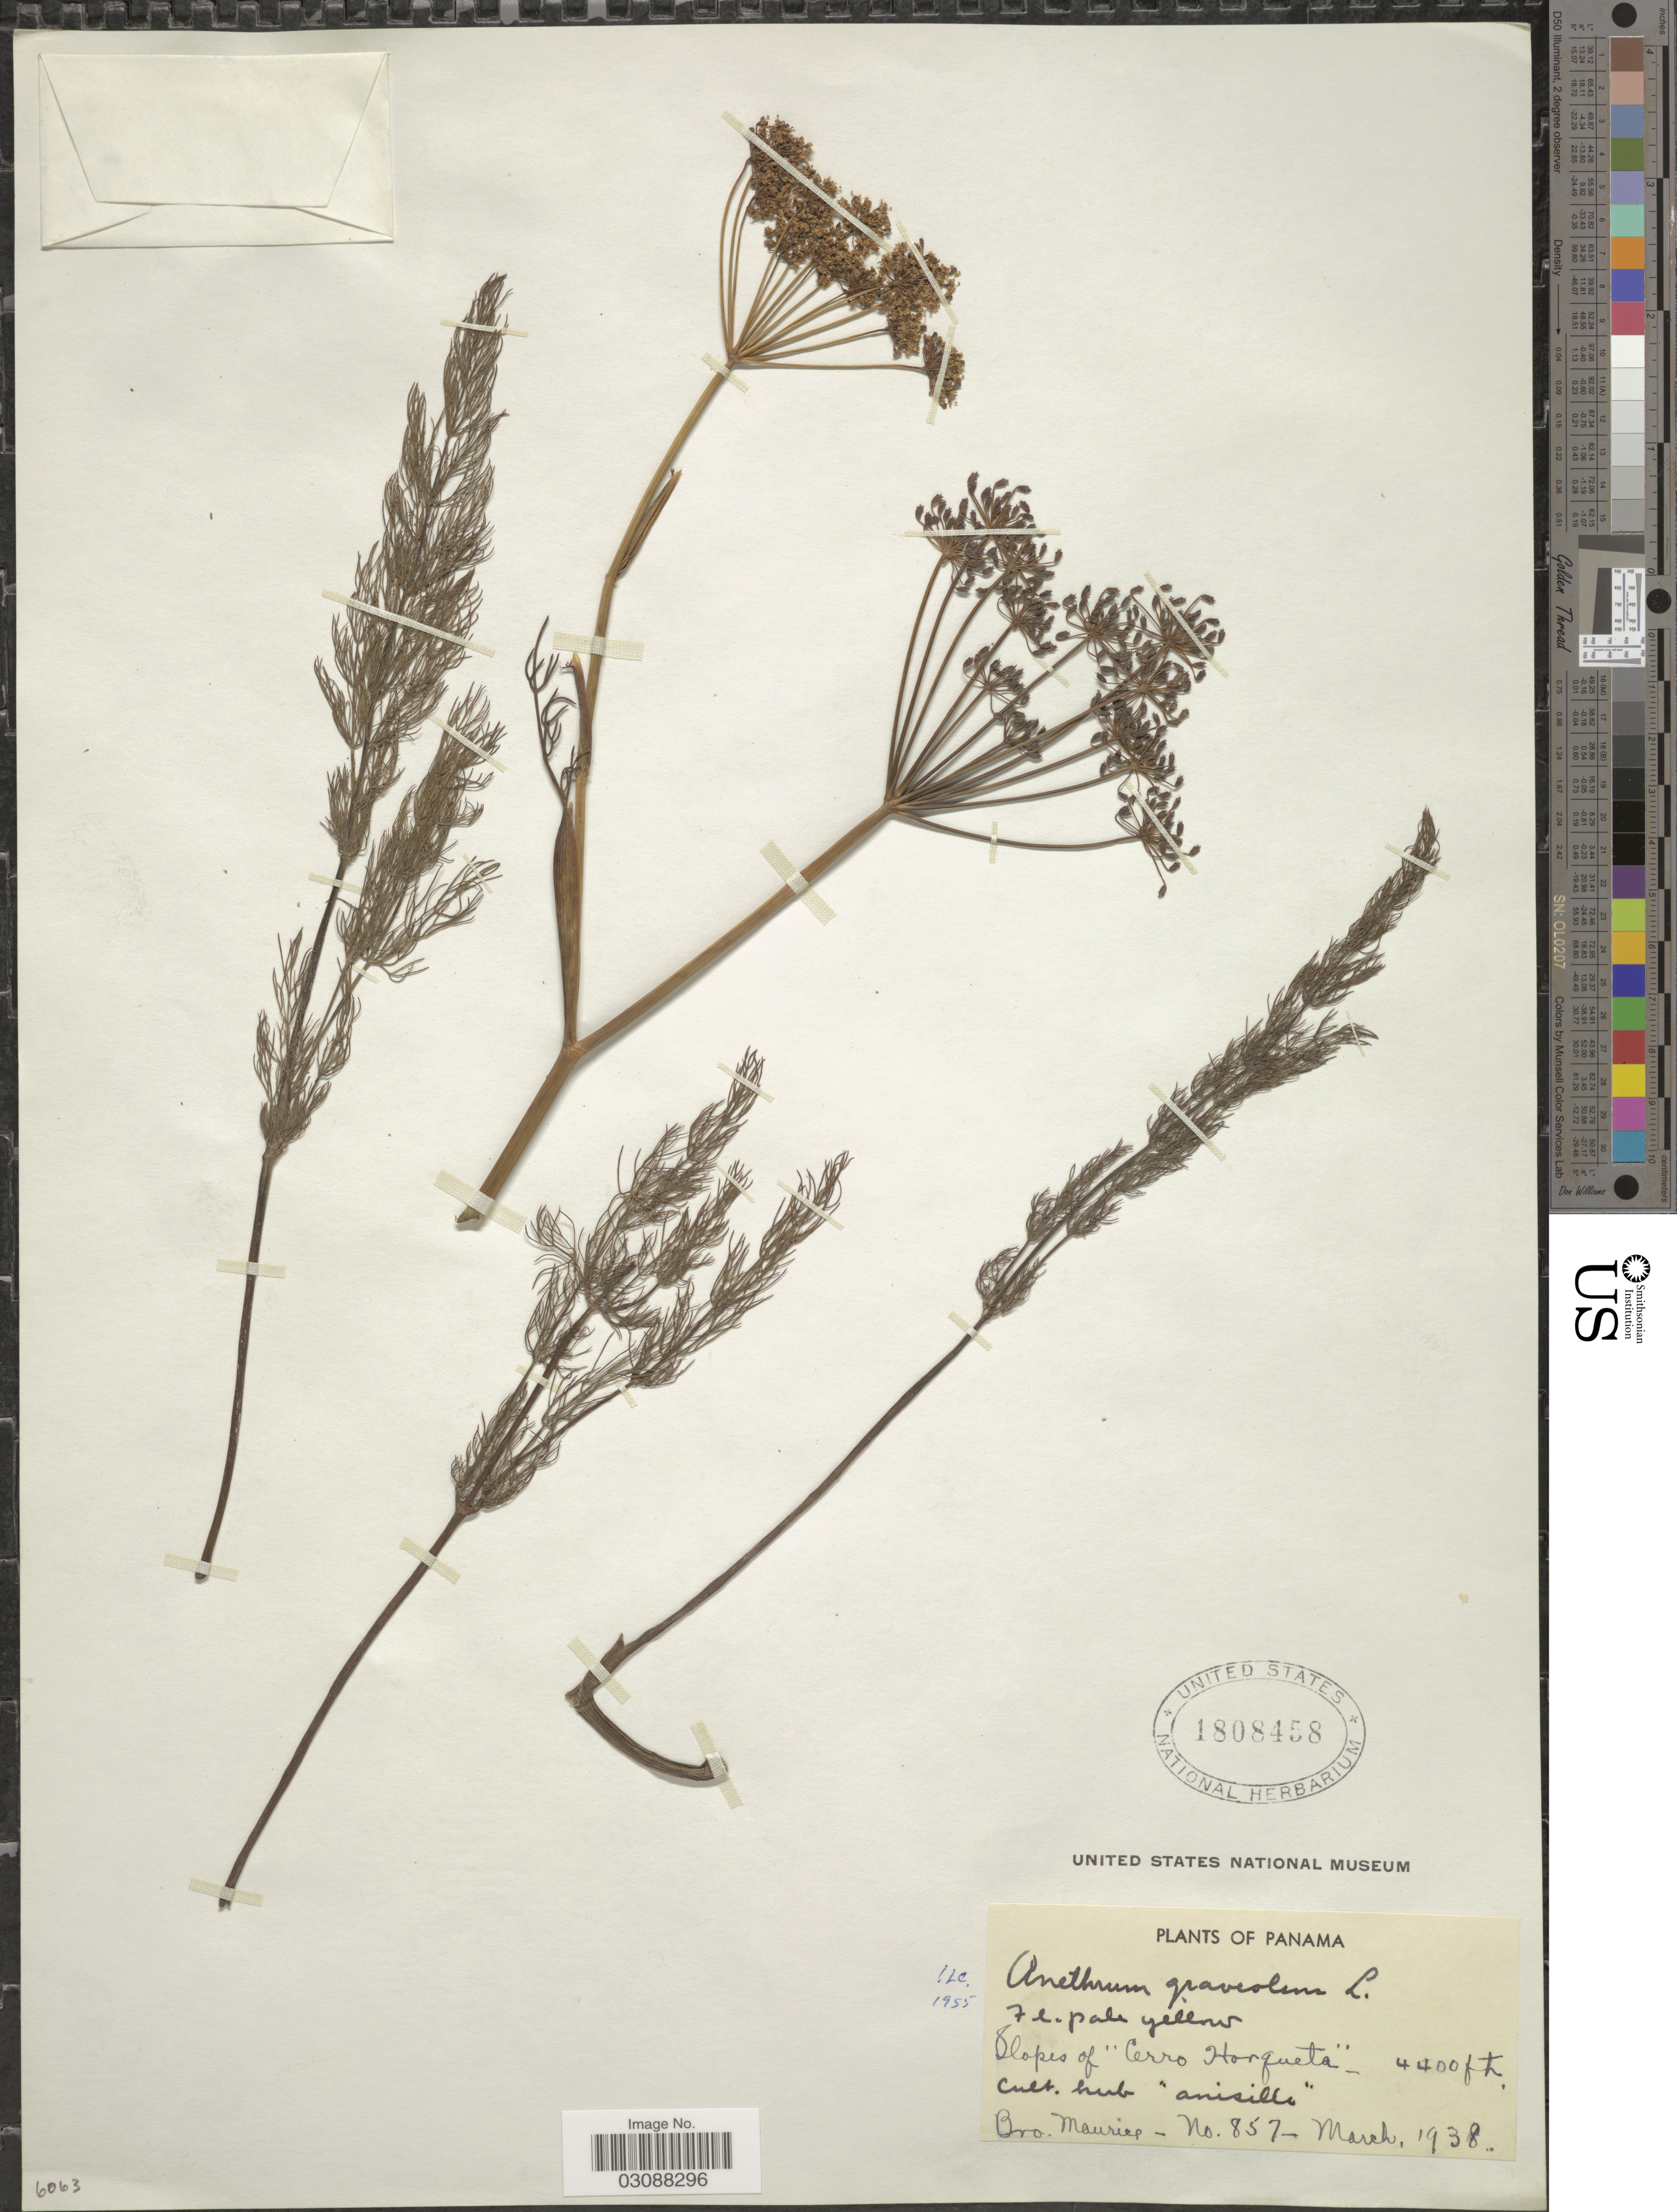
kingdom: Plantae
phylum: Tracheophyta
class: Magnoliopsida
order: Apiales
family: Apiaceae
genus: Anethum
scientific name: Anethum graveolens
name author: L.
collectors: B. Maurice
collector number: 857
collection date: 1938-03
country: Panama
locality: Slopes of "Cerro Horqueta".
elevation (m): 1341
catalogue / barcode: US 1808458